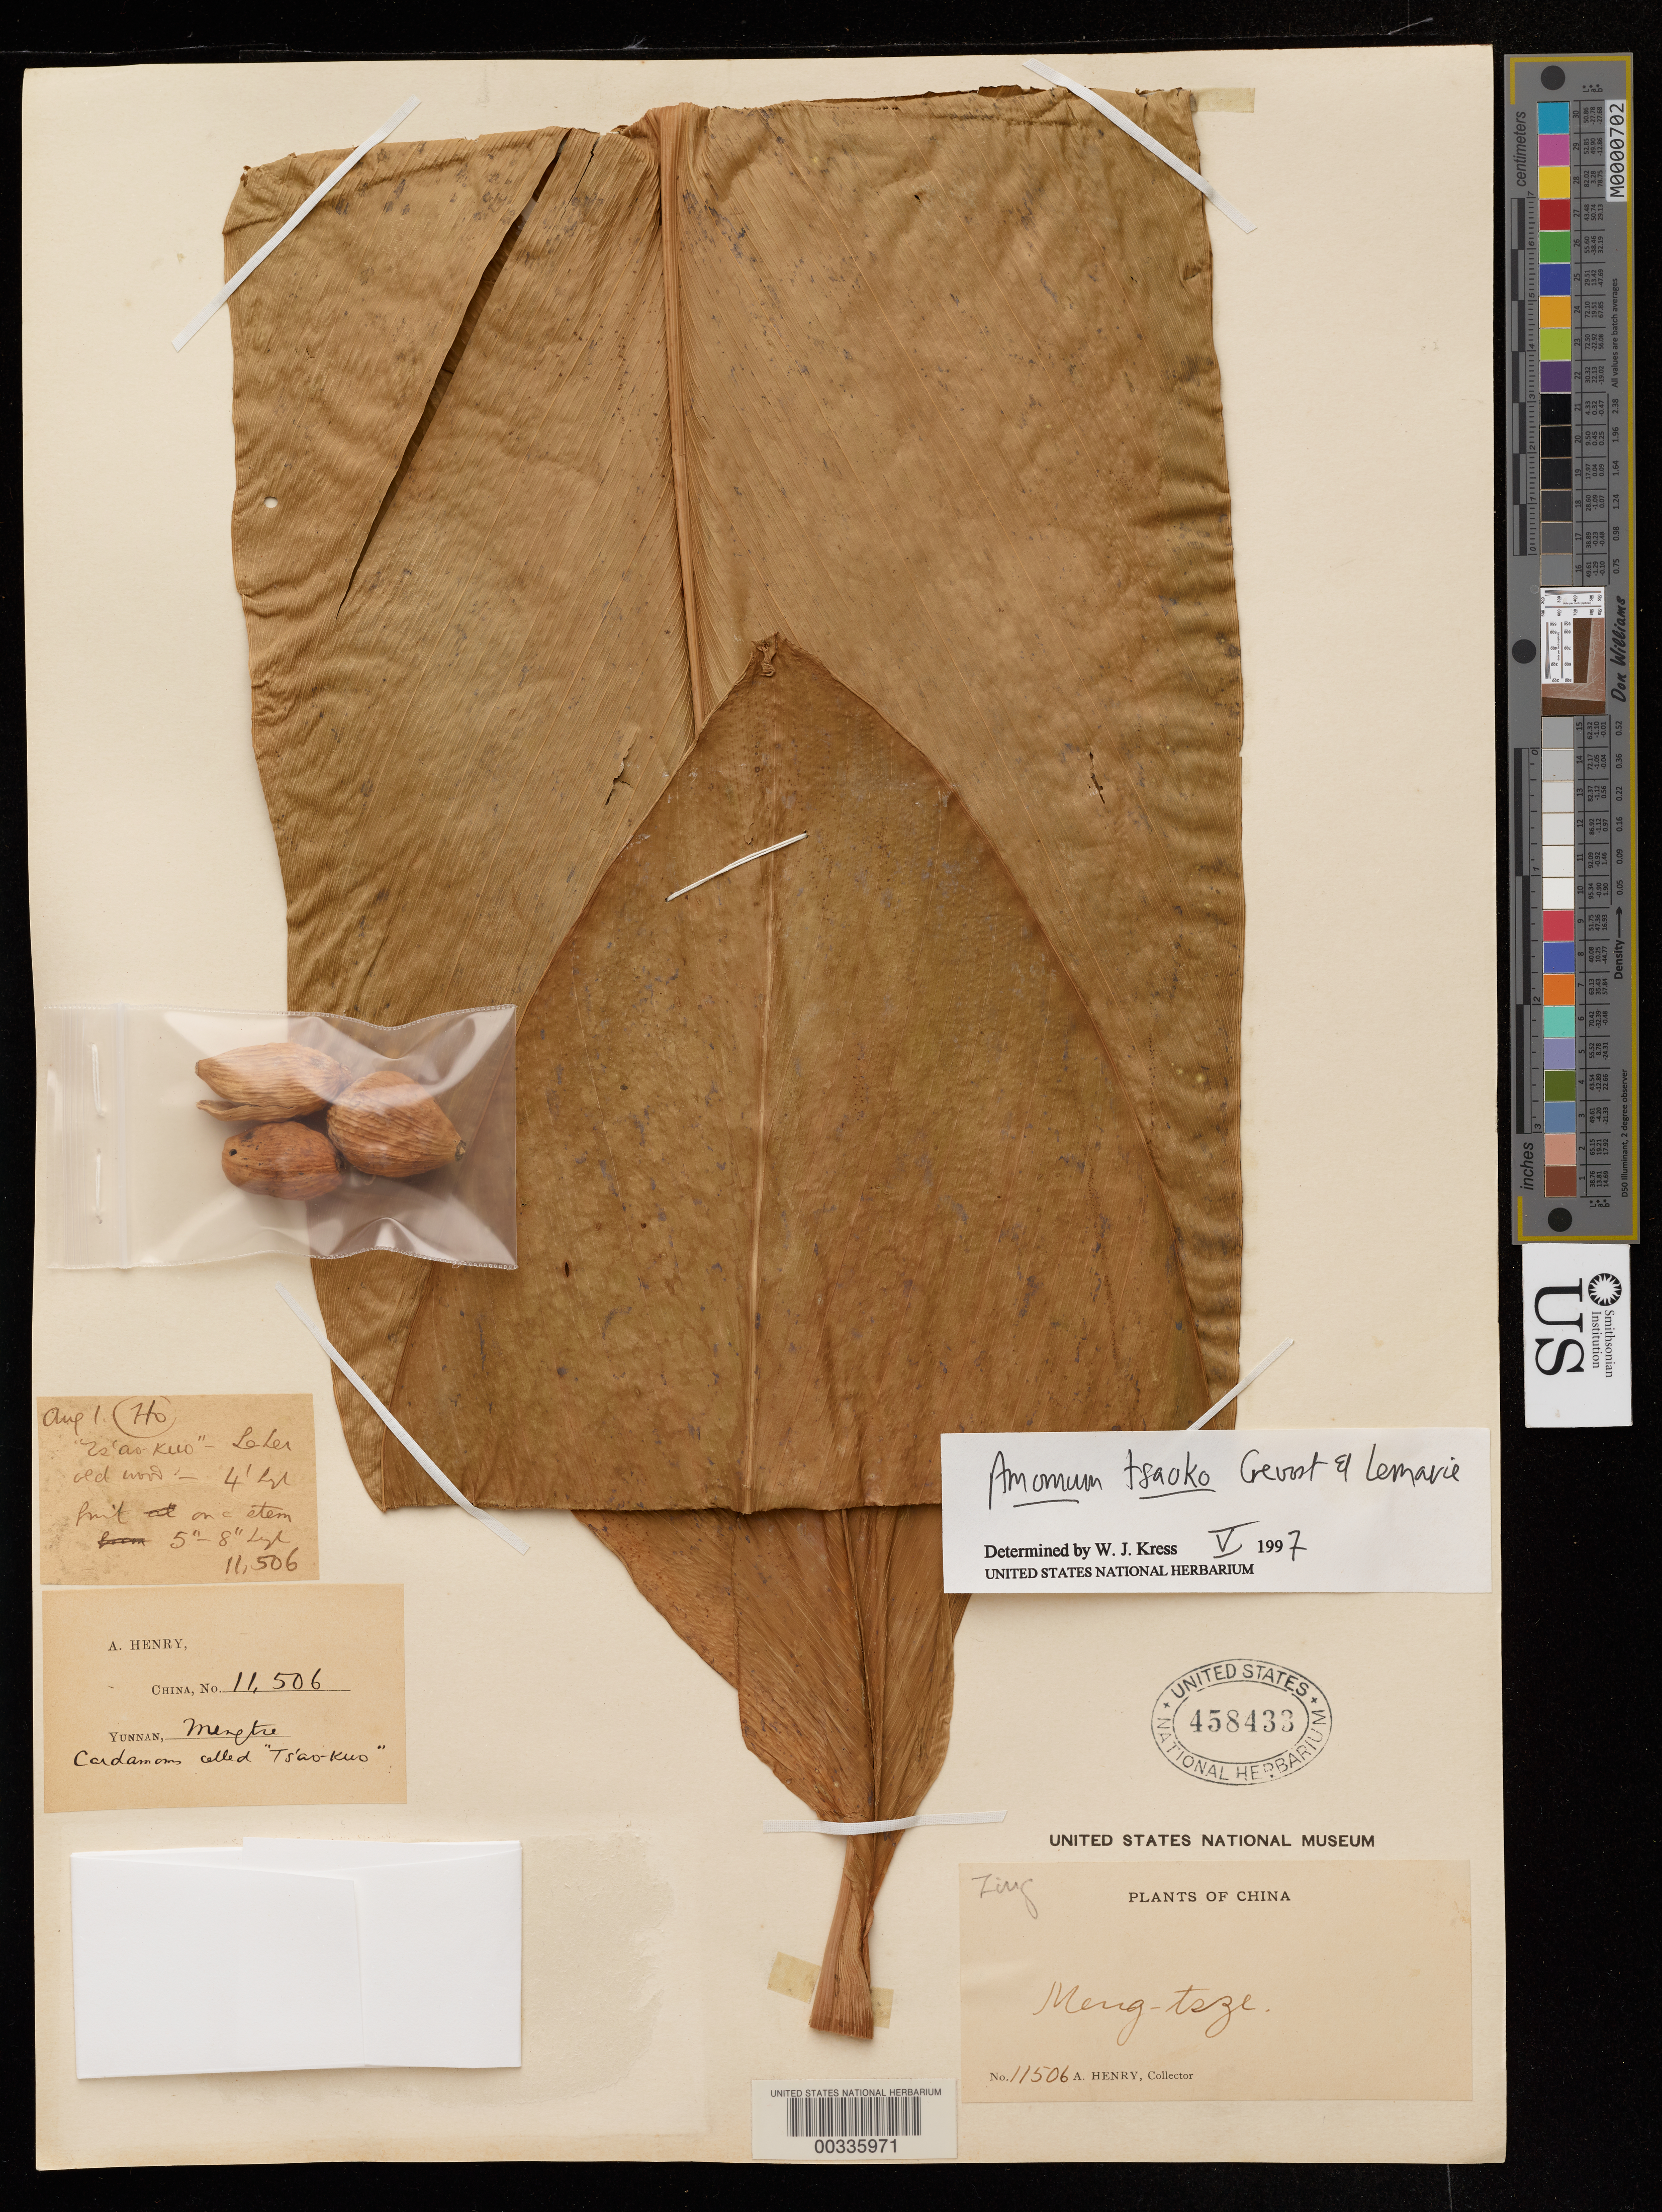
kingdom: Plantae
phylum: Tracheophyta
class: Liliopsida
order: Zingiberales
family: Zingiberaceae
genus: Amomum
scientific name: Amomum tsaoko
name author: Crevost & Lem.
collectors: A. Henry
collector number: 11506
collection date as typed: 01 Aug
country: China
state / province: Yunnan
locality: Meng-tsze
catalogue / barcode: US 458433